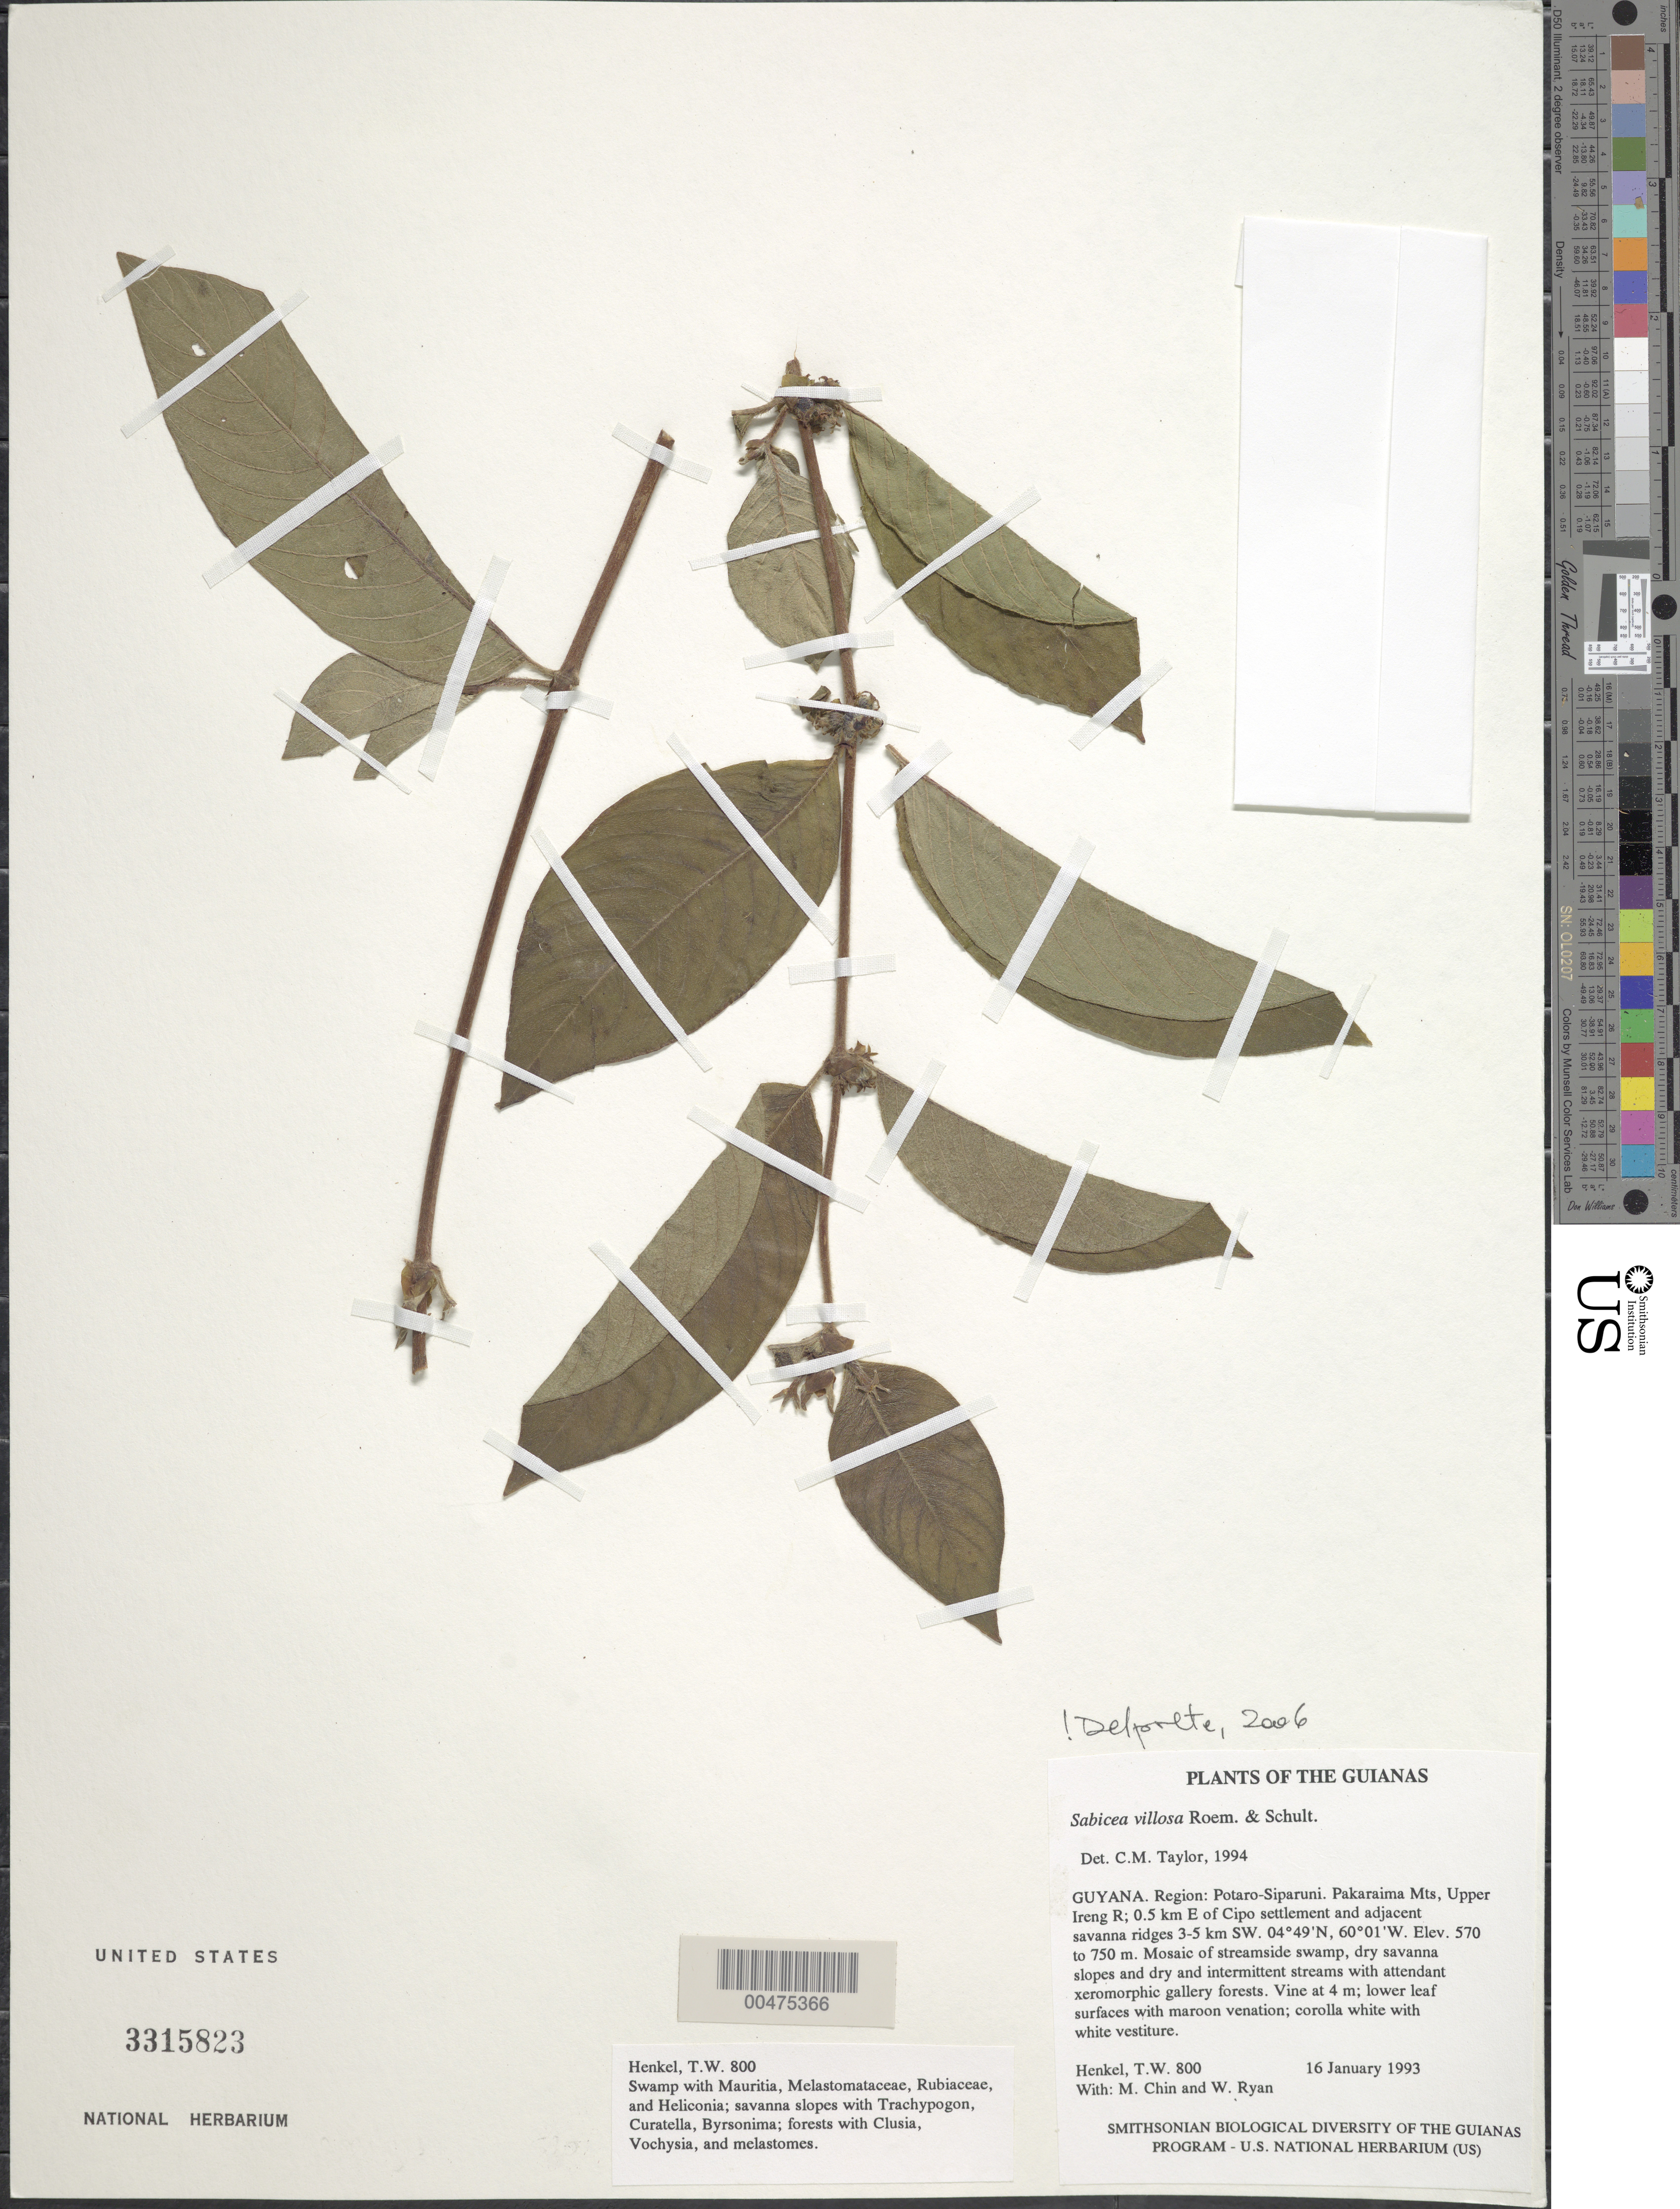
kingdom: Plantae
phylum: Tracheophyta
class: Magnoliopsida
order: Gentianales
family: Rubiaceae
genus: Sabicea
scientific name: Sabicea glabrescens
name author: Benth.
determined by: Delprete, P. G., Herb. de Guyane Cay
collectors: T. Henkel, M. Chin & W. Ryan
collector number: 800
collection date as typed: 16 January 1993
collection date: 1993-01-16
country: Guyana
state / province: Potaro-Siparuni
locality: Pakaraima Mts, Upper Ireng R; 0.5 km E of Cipo settlement and adjacent savanna ridges 3-5 km SW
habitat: Mosaic of streamside swamp, dry savanna slopes and dry and intermittent streams with attendant xeromorphic gallery forests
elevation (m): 570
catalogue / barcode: US 3315823